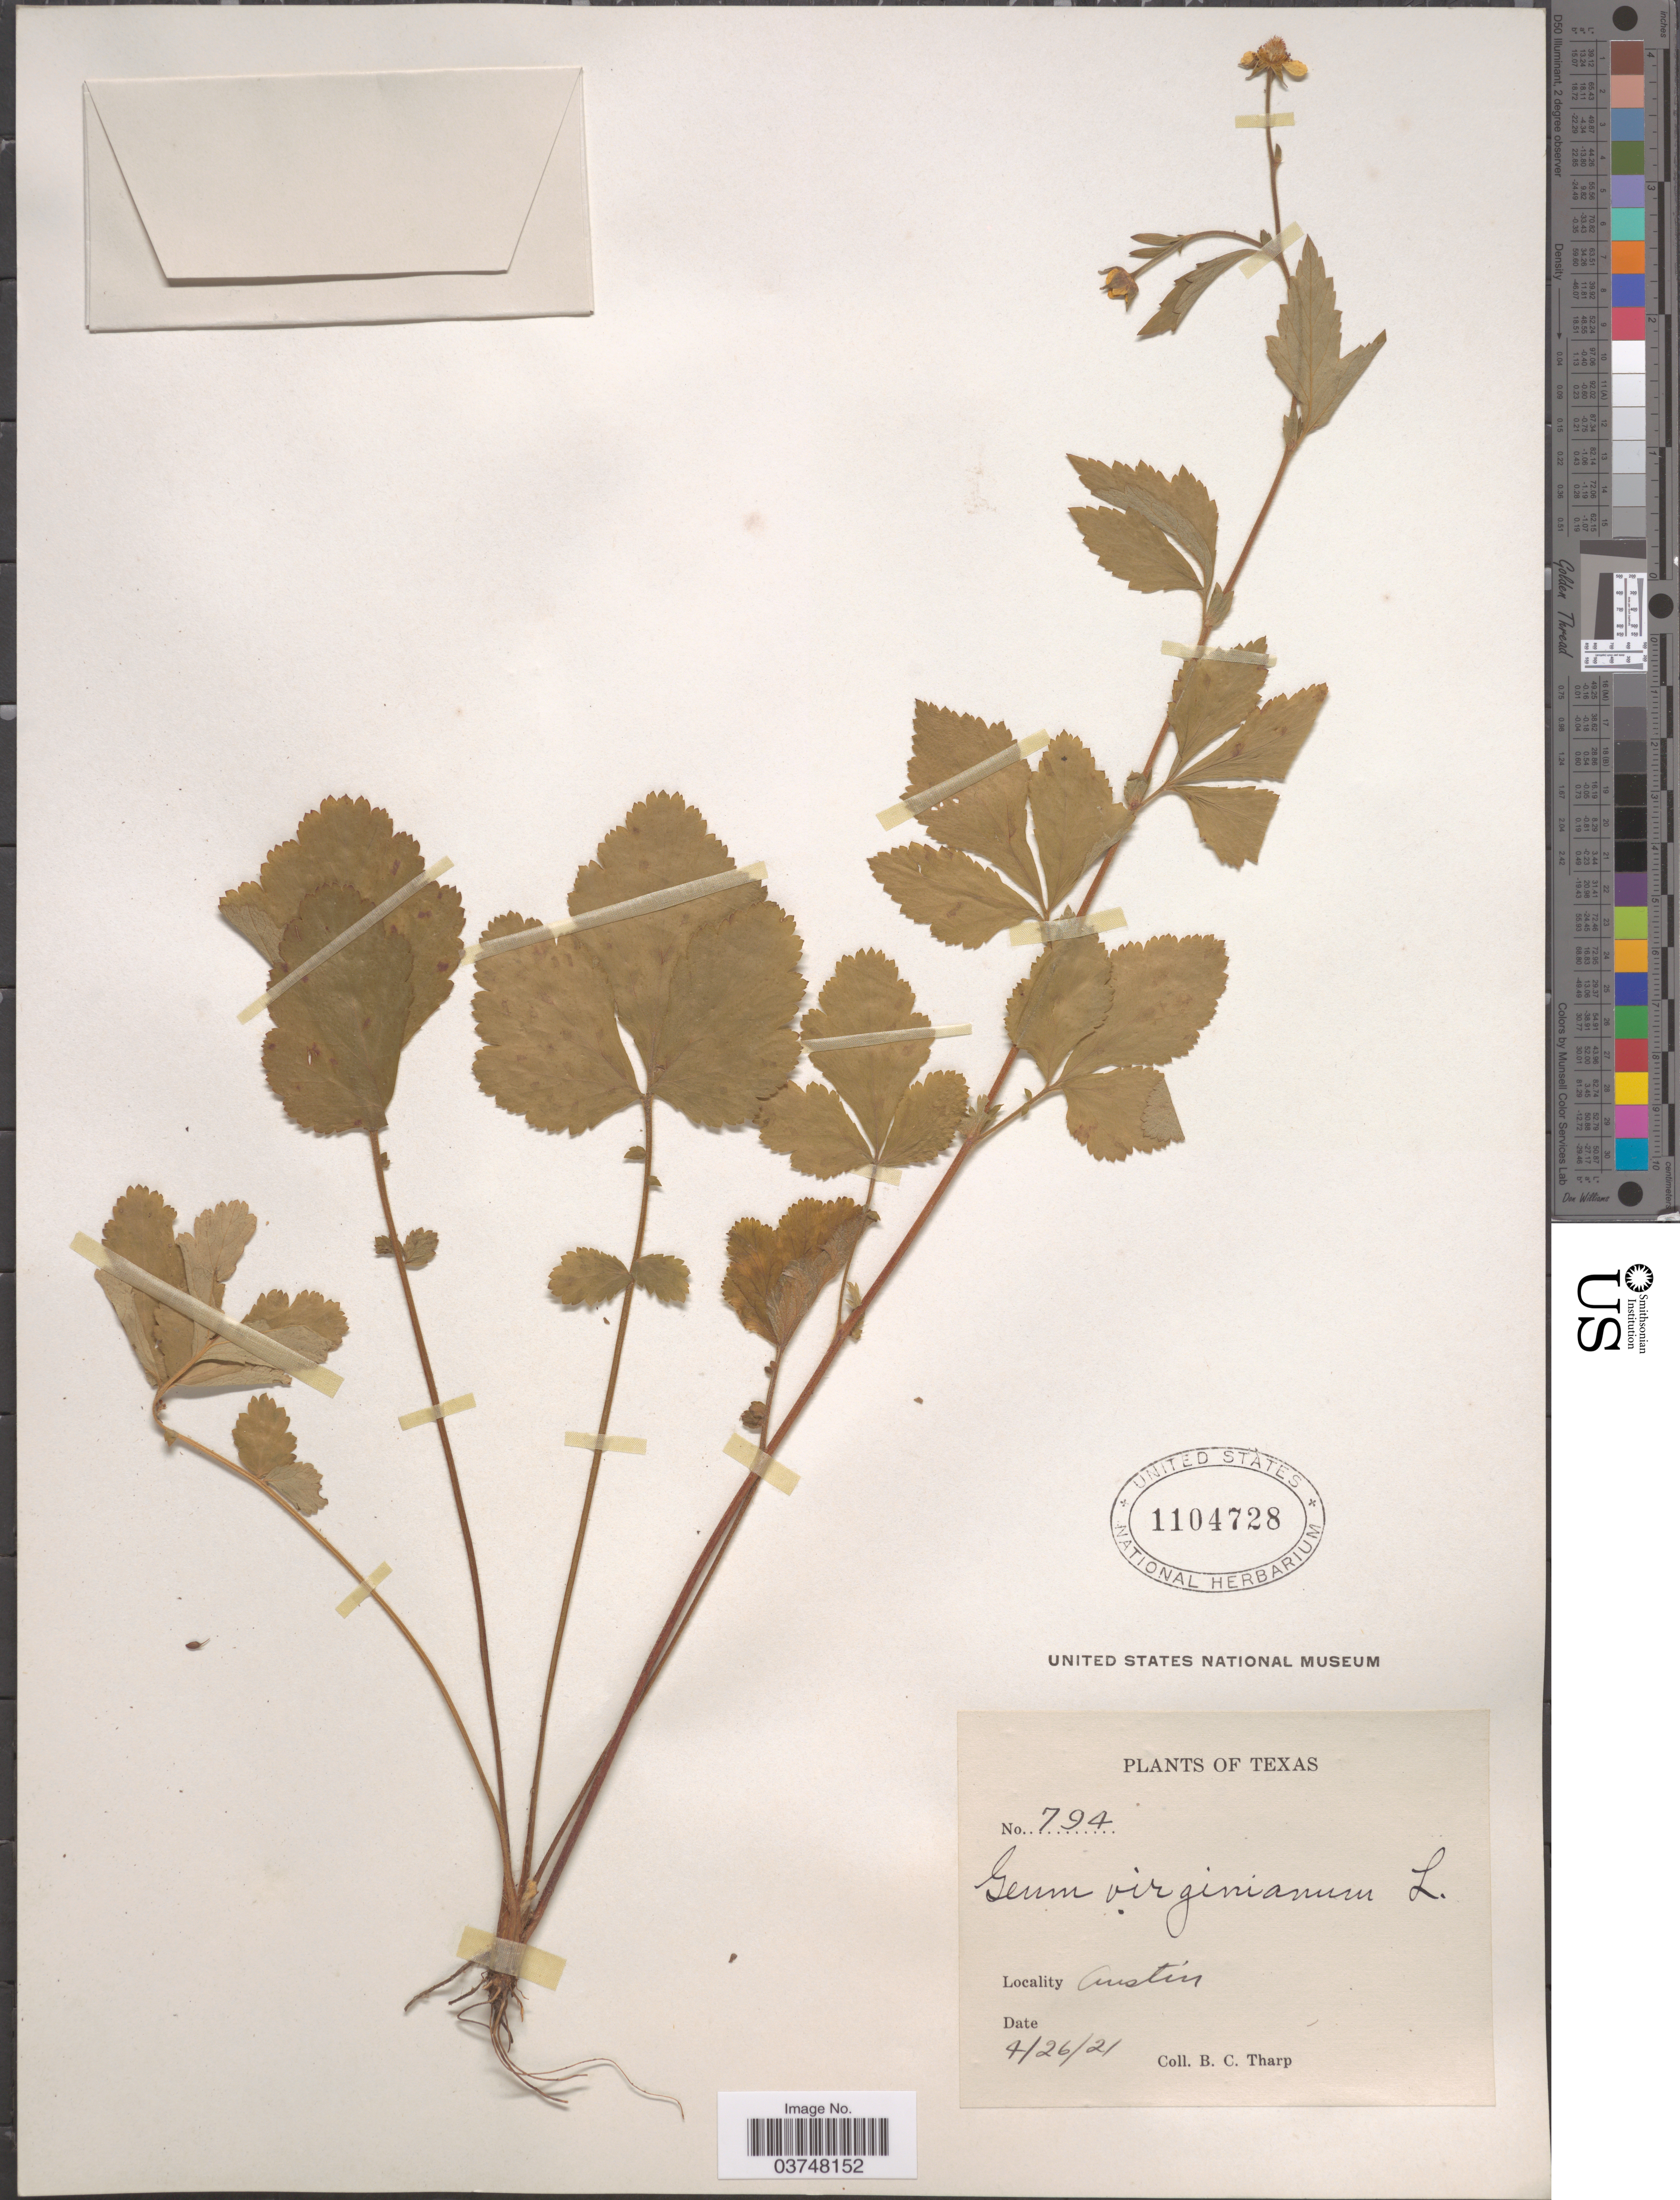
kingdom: Plantae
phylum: Tracheophyta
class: Magnoliopsida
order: Rosales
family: Rosaceae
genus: Geum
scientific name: Geum virginianum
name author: L.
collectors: B. C. Tharp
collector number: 794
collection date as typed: Transcribed d/m/y: 26/4/21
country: United States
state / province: Texas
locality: Austin.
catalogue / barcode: US 1104728